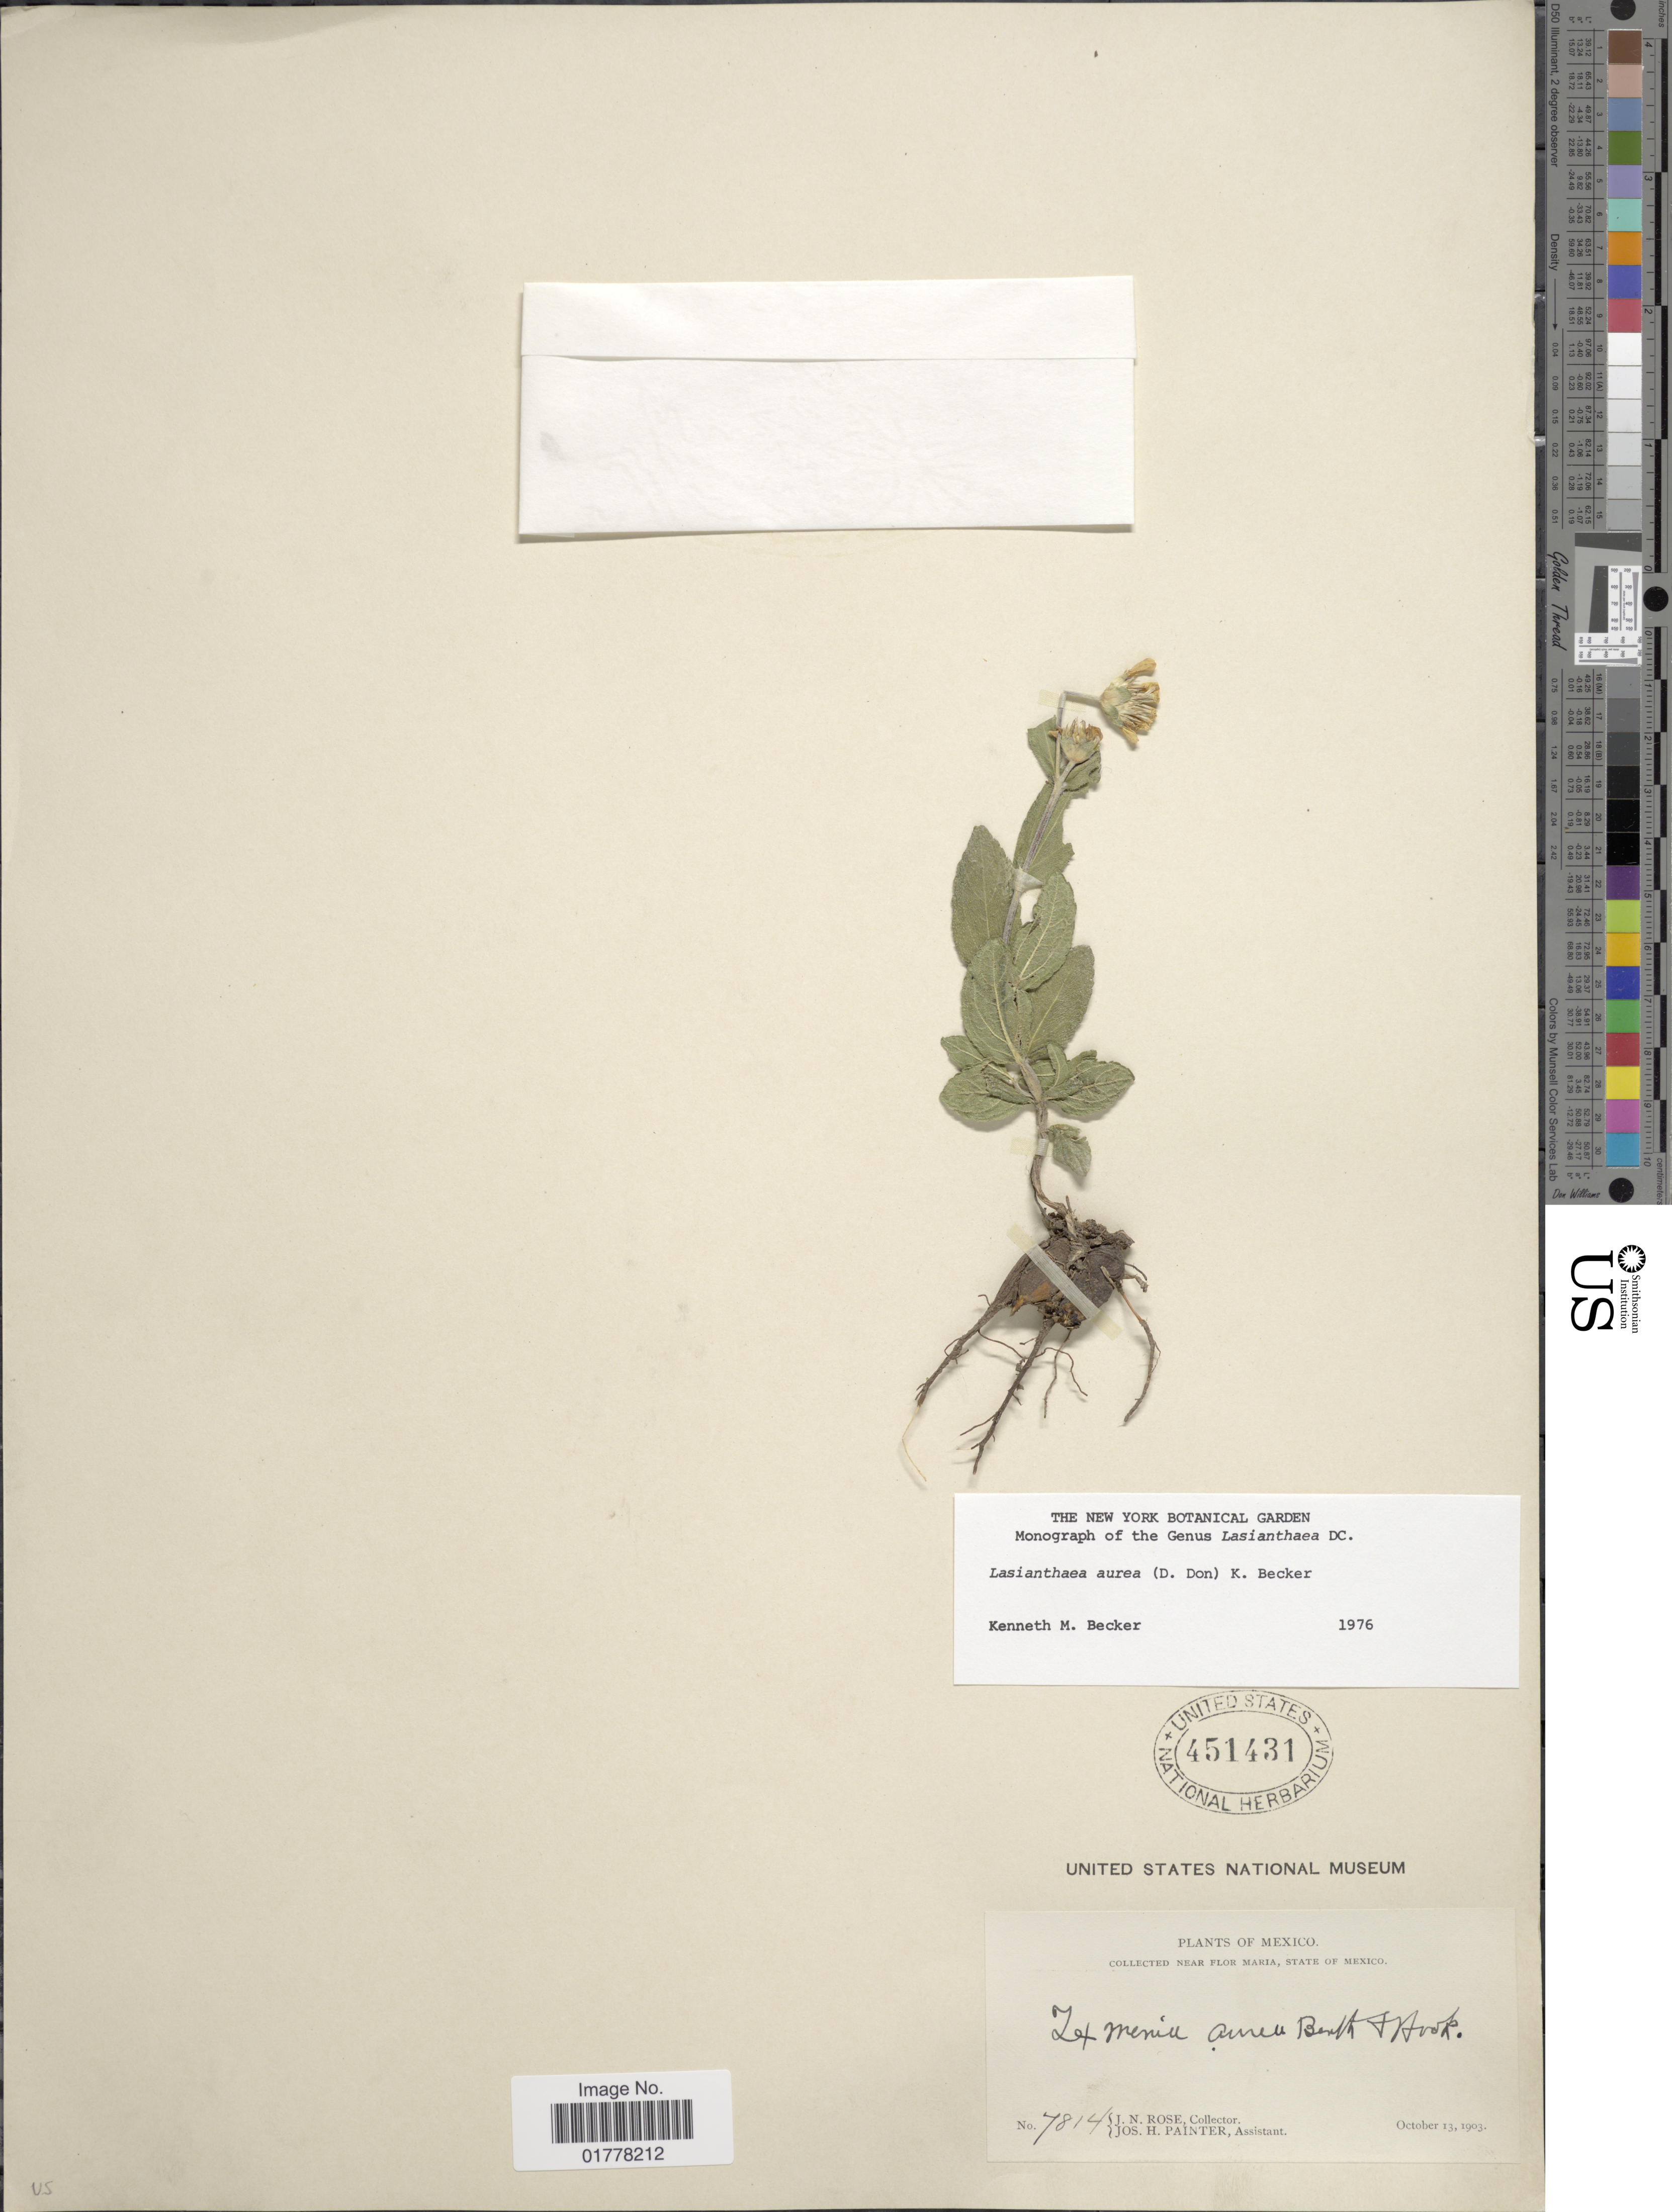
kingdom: Plantae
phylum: Tracheophyta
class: Magnoliopsida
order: Asterales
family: Asteraceae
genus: Lasianthaea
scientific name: Lasianthaea aurea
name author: (D. Don) K.M. Becker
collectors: J. N. Rose & J. H. Painter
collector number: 7814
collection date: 1903-10-13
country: Mexico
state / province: México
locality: Near Flor Maria, State of Mexico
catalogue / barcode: US 451431